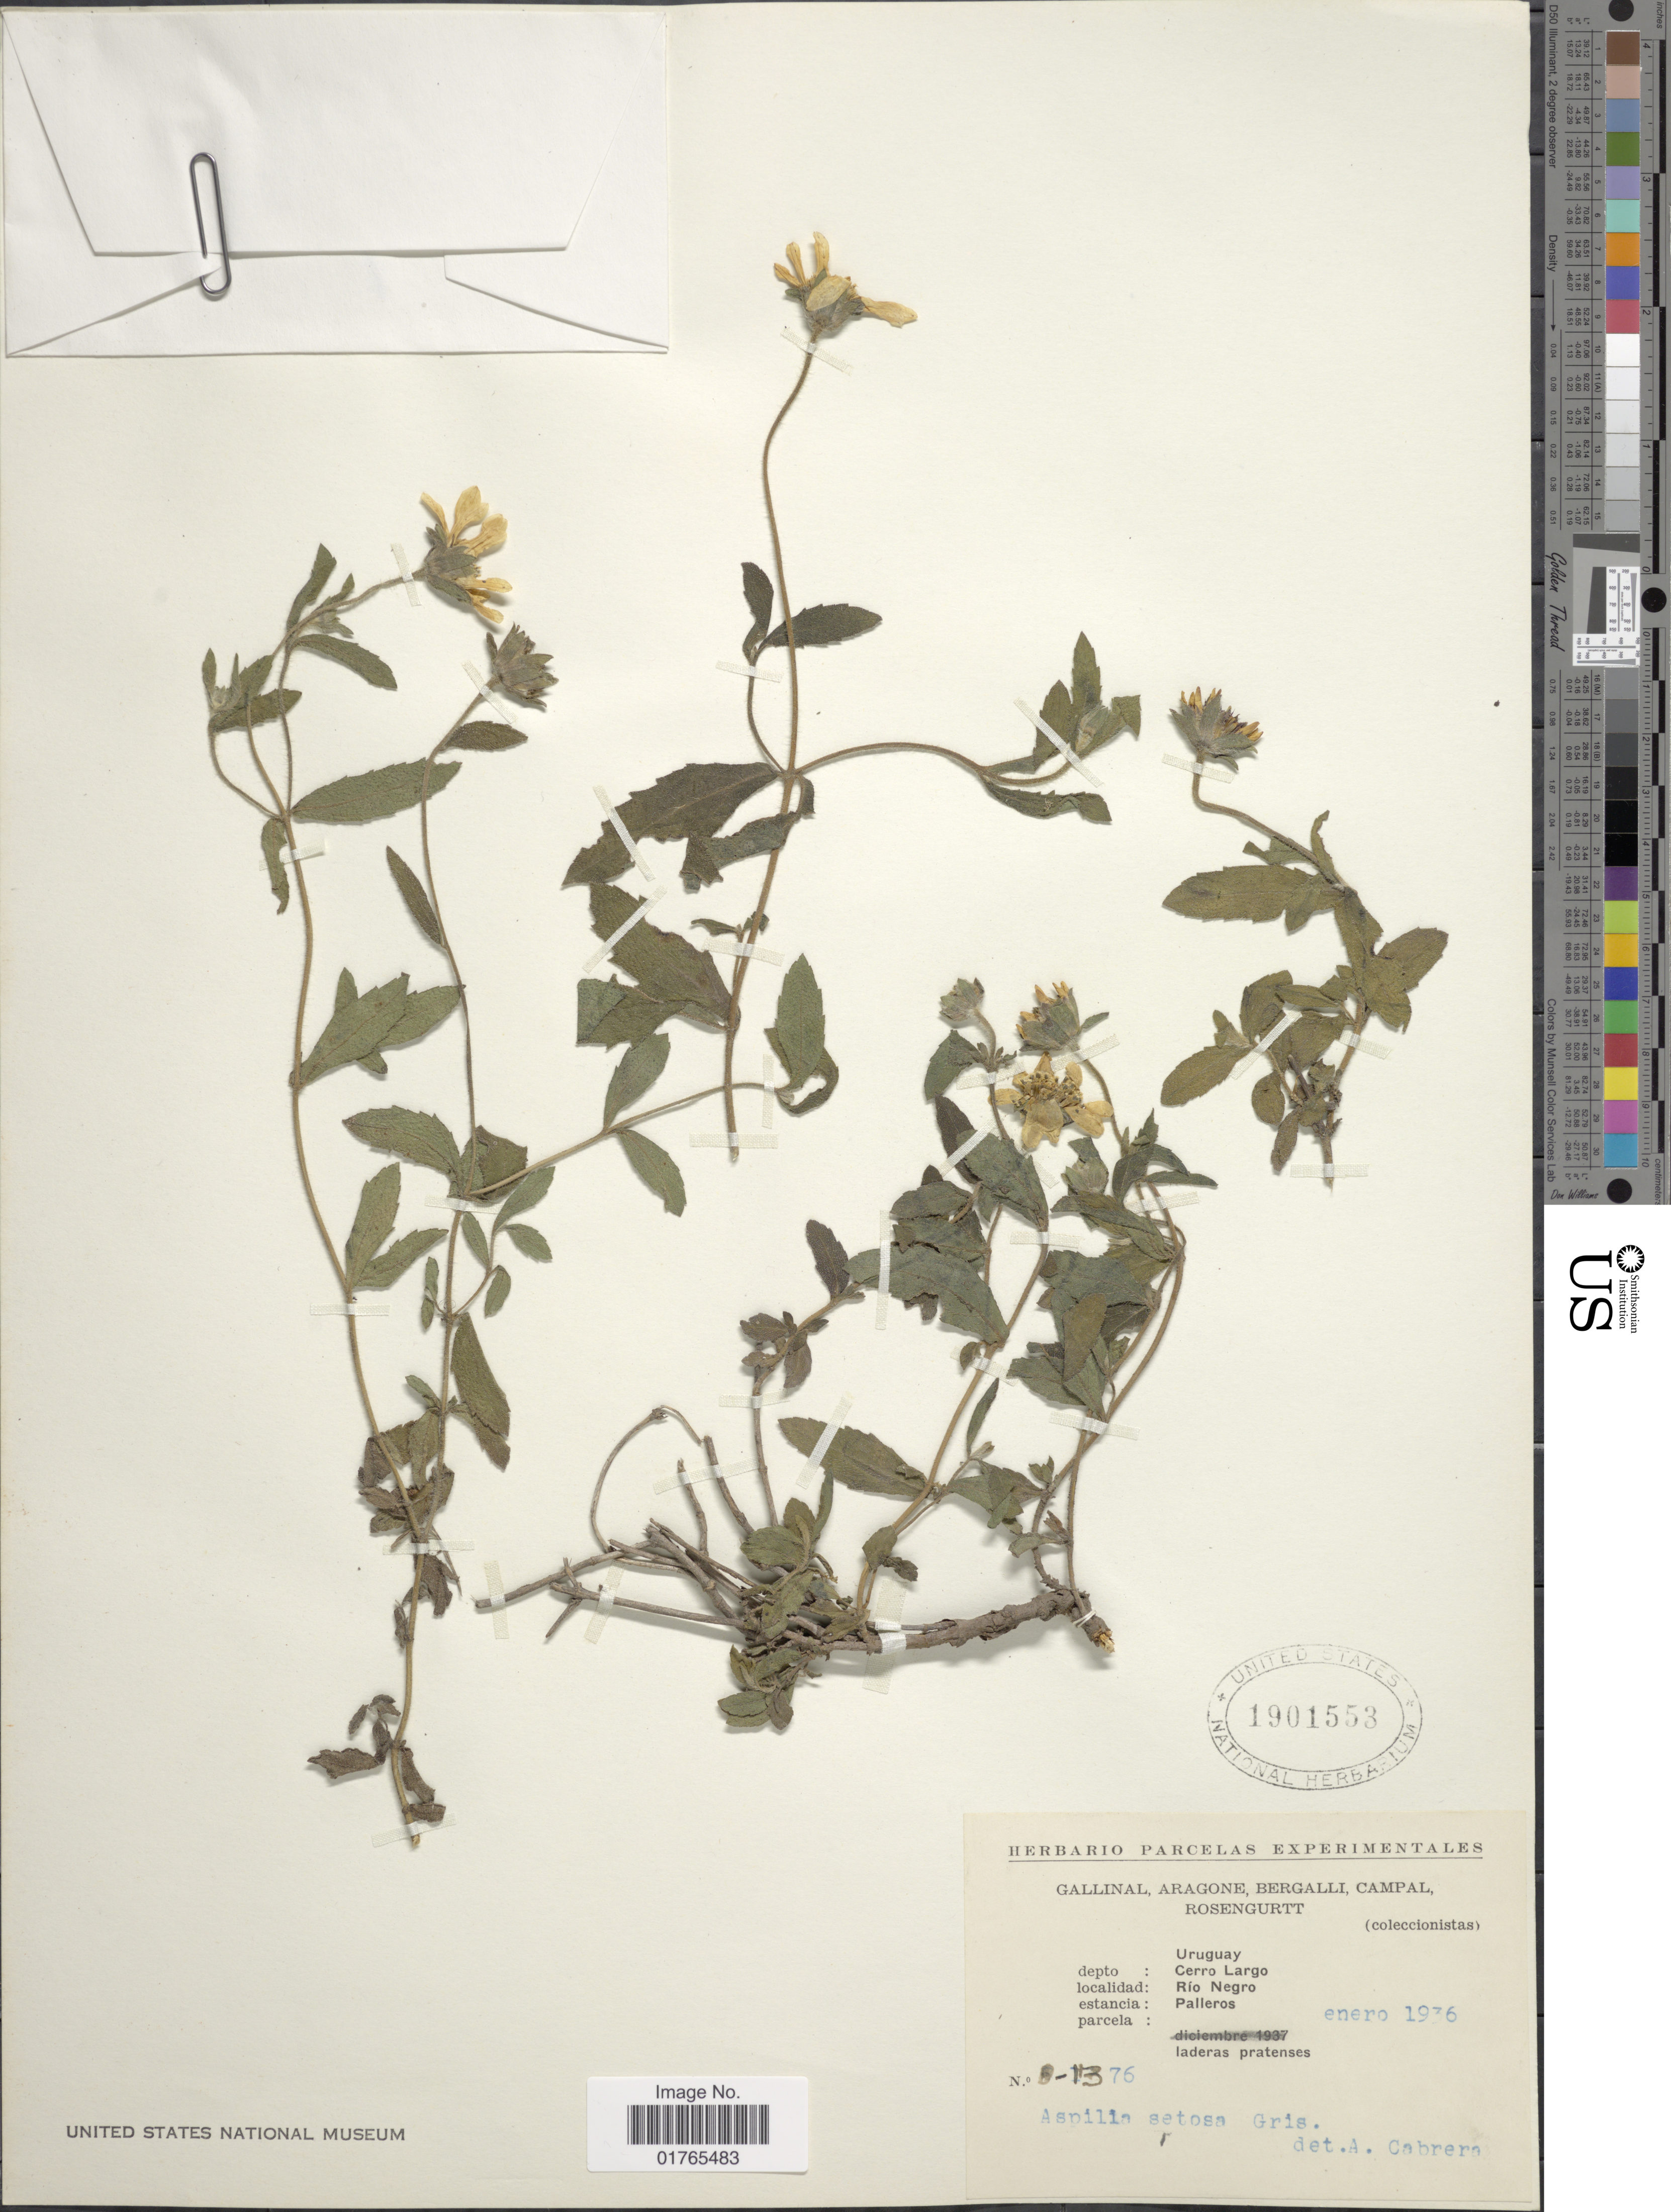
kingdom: Plantae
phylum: Tracheophyta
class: Magnoliopsida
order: Asterales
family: Asteraceae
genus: Aspilia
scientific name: Aspilia setosa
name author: Griseb.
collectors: -. Gallinal, -- Aragone, -- Bergalli, -- Campal & Rosengurtt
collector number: B-1376*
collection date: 1936-01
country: Uruguay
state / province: Cerro Largo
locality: Rio Negro, estancia Palleros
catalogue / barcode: US 1901553